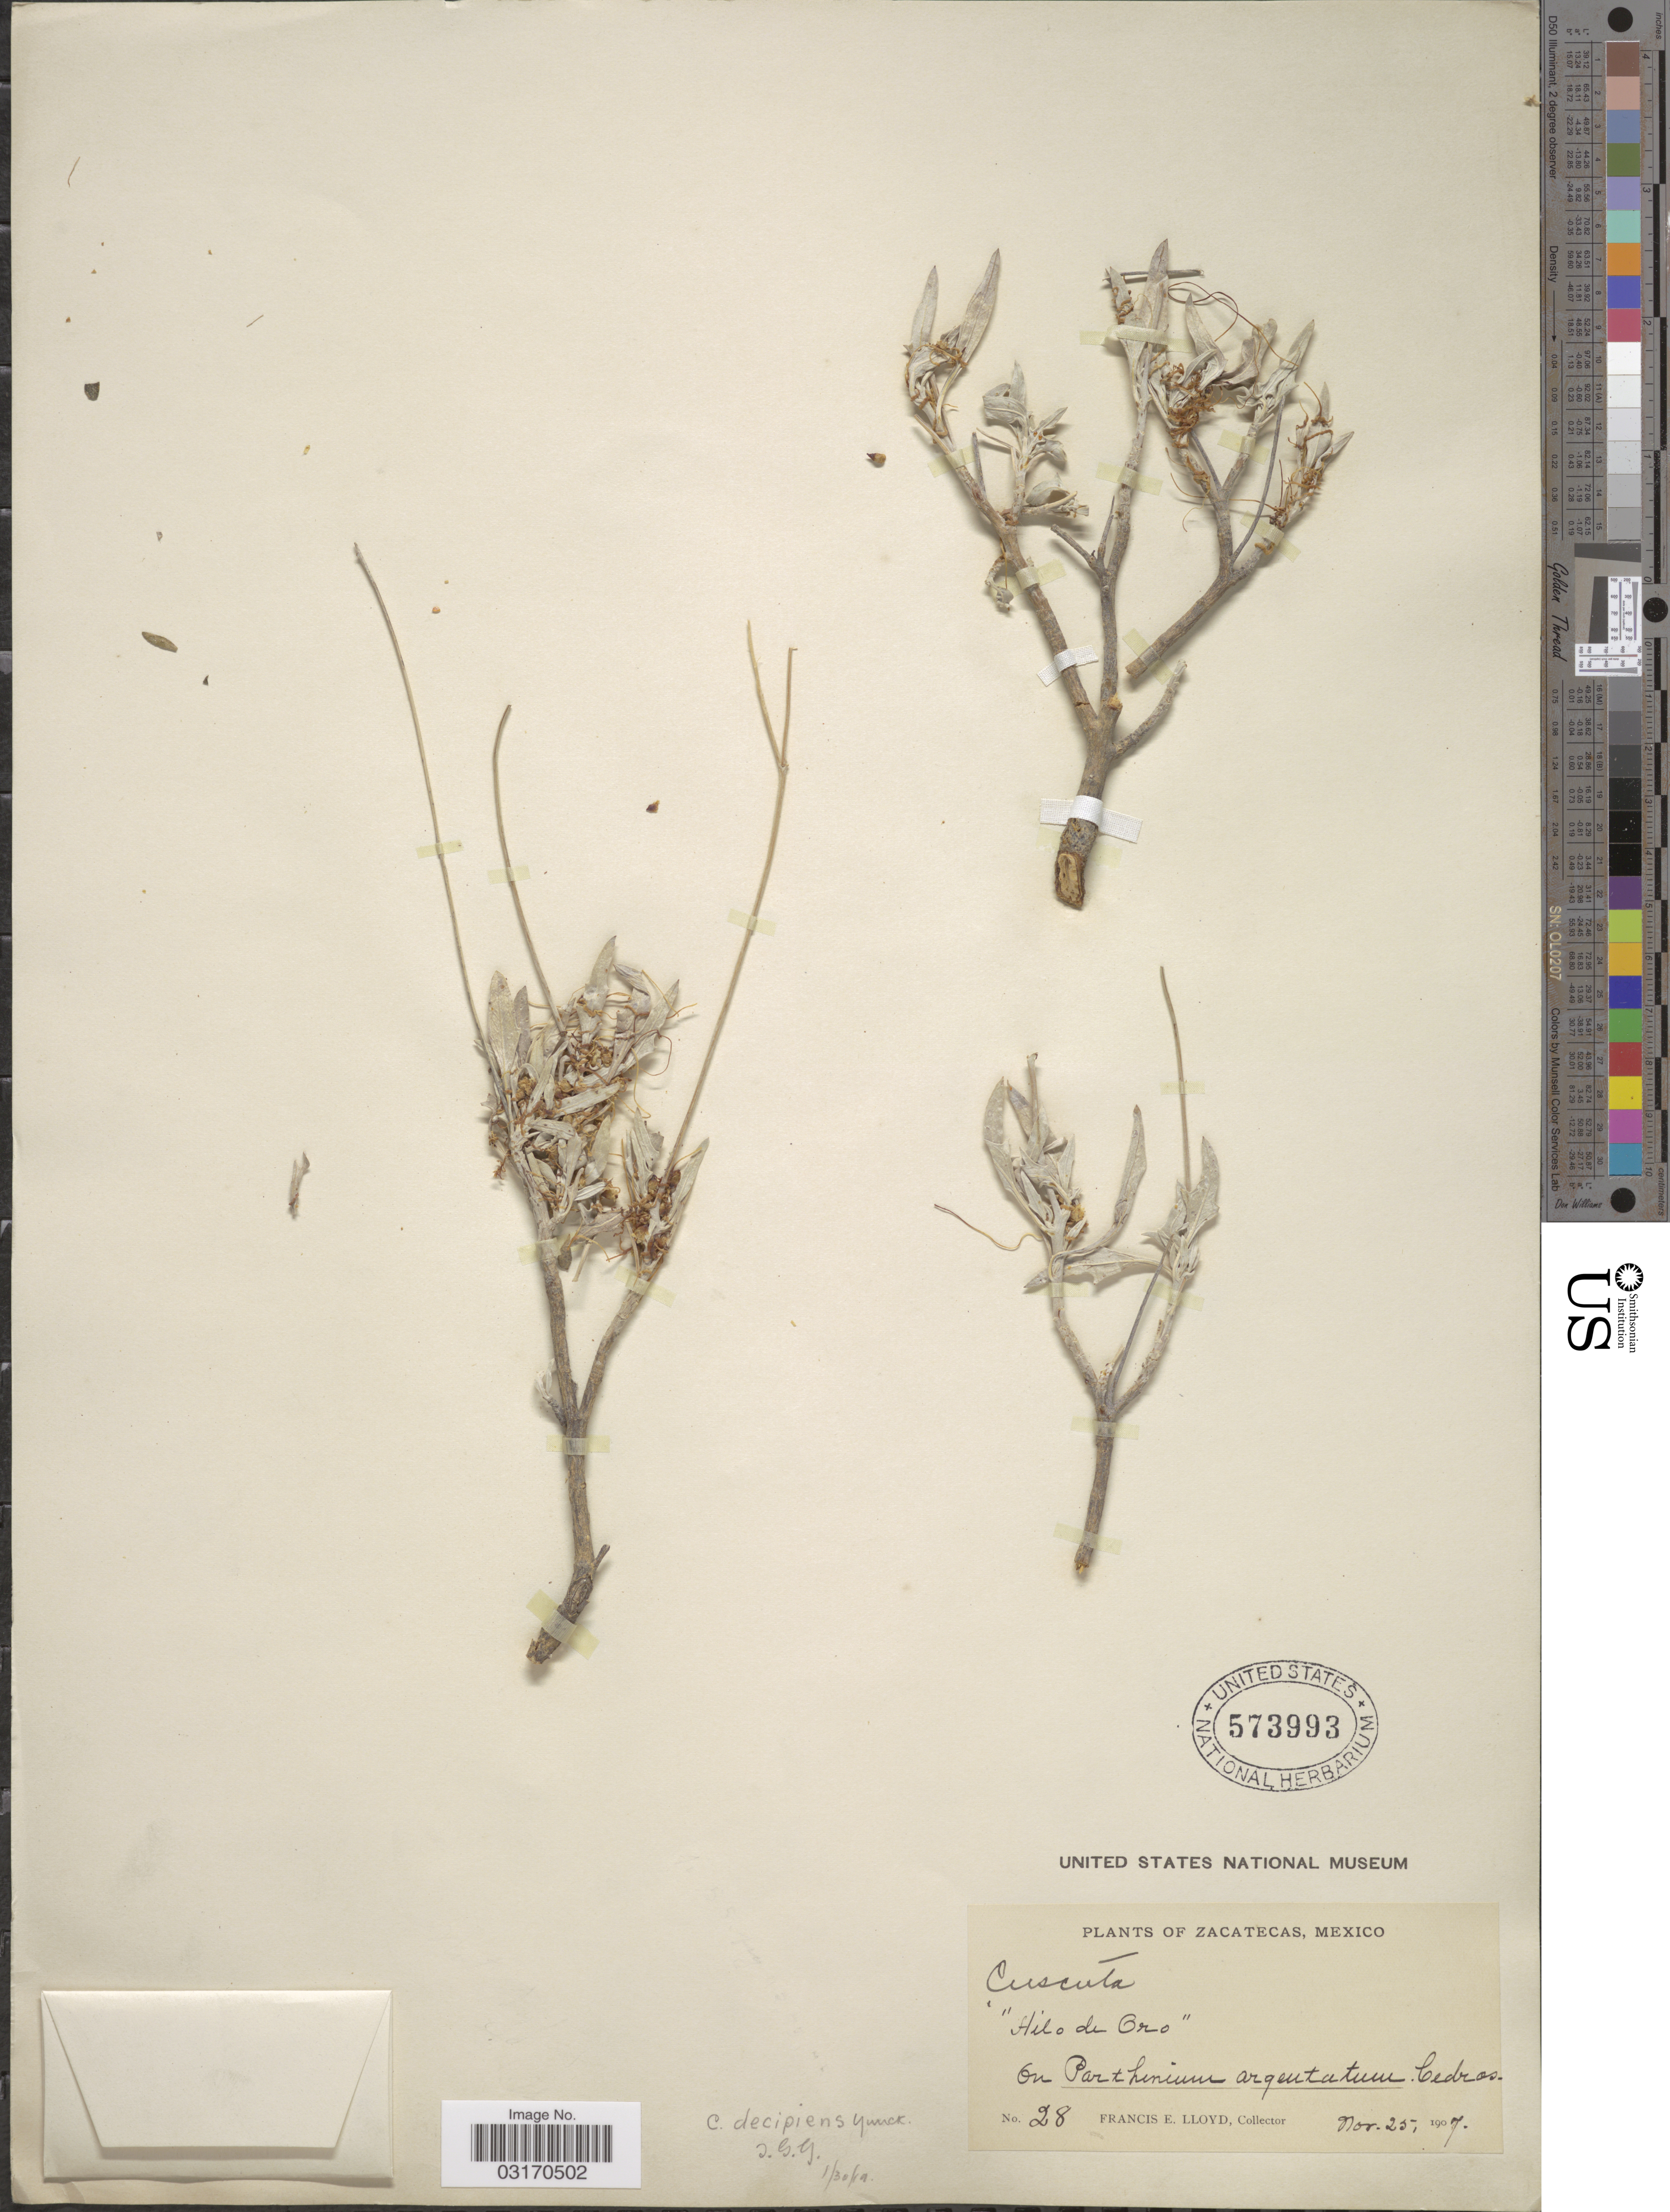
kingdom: Plantae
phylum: Tracheophyta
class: Magnoliopsida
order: Solanales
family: Convolvulaceae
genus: Cuscuta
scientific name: Cuscuta decipiens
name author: Yunck.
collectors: Lloyd, C. E.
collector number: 28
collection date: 1907-11-25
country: Mexico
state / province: Zacatecas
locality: Cedros.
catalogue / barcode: US 573993